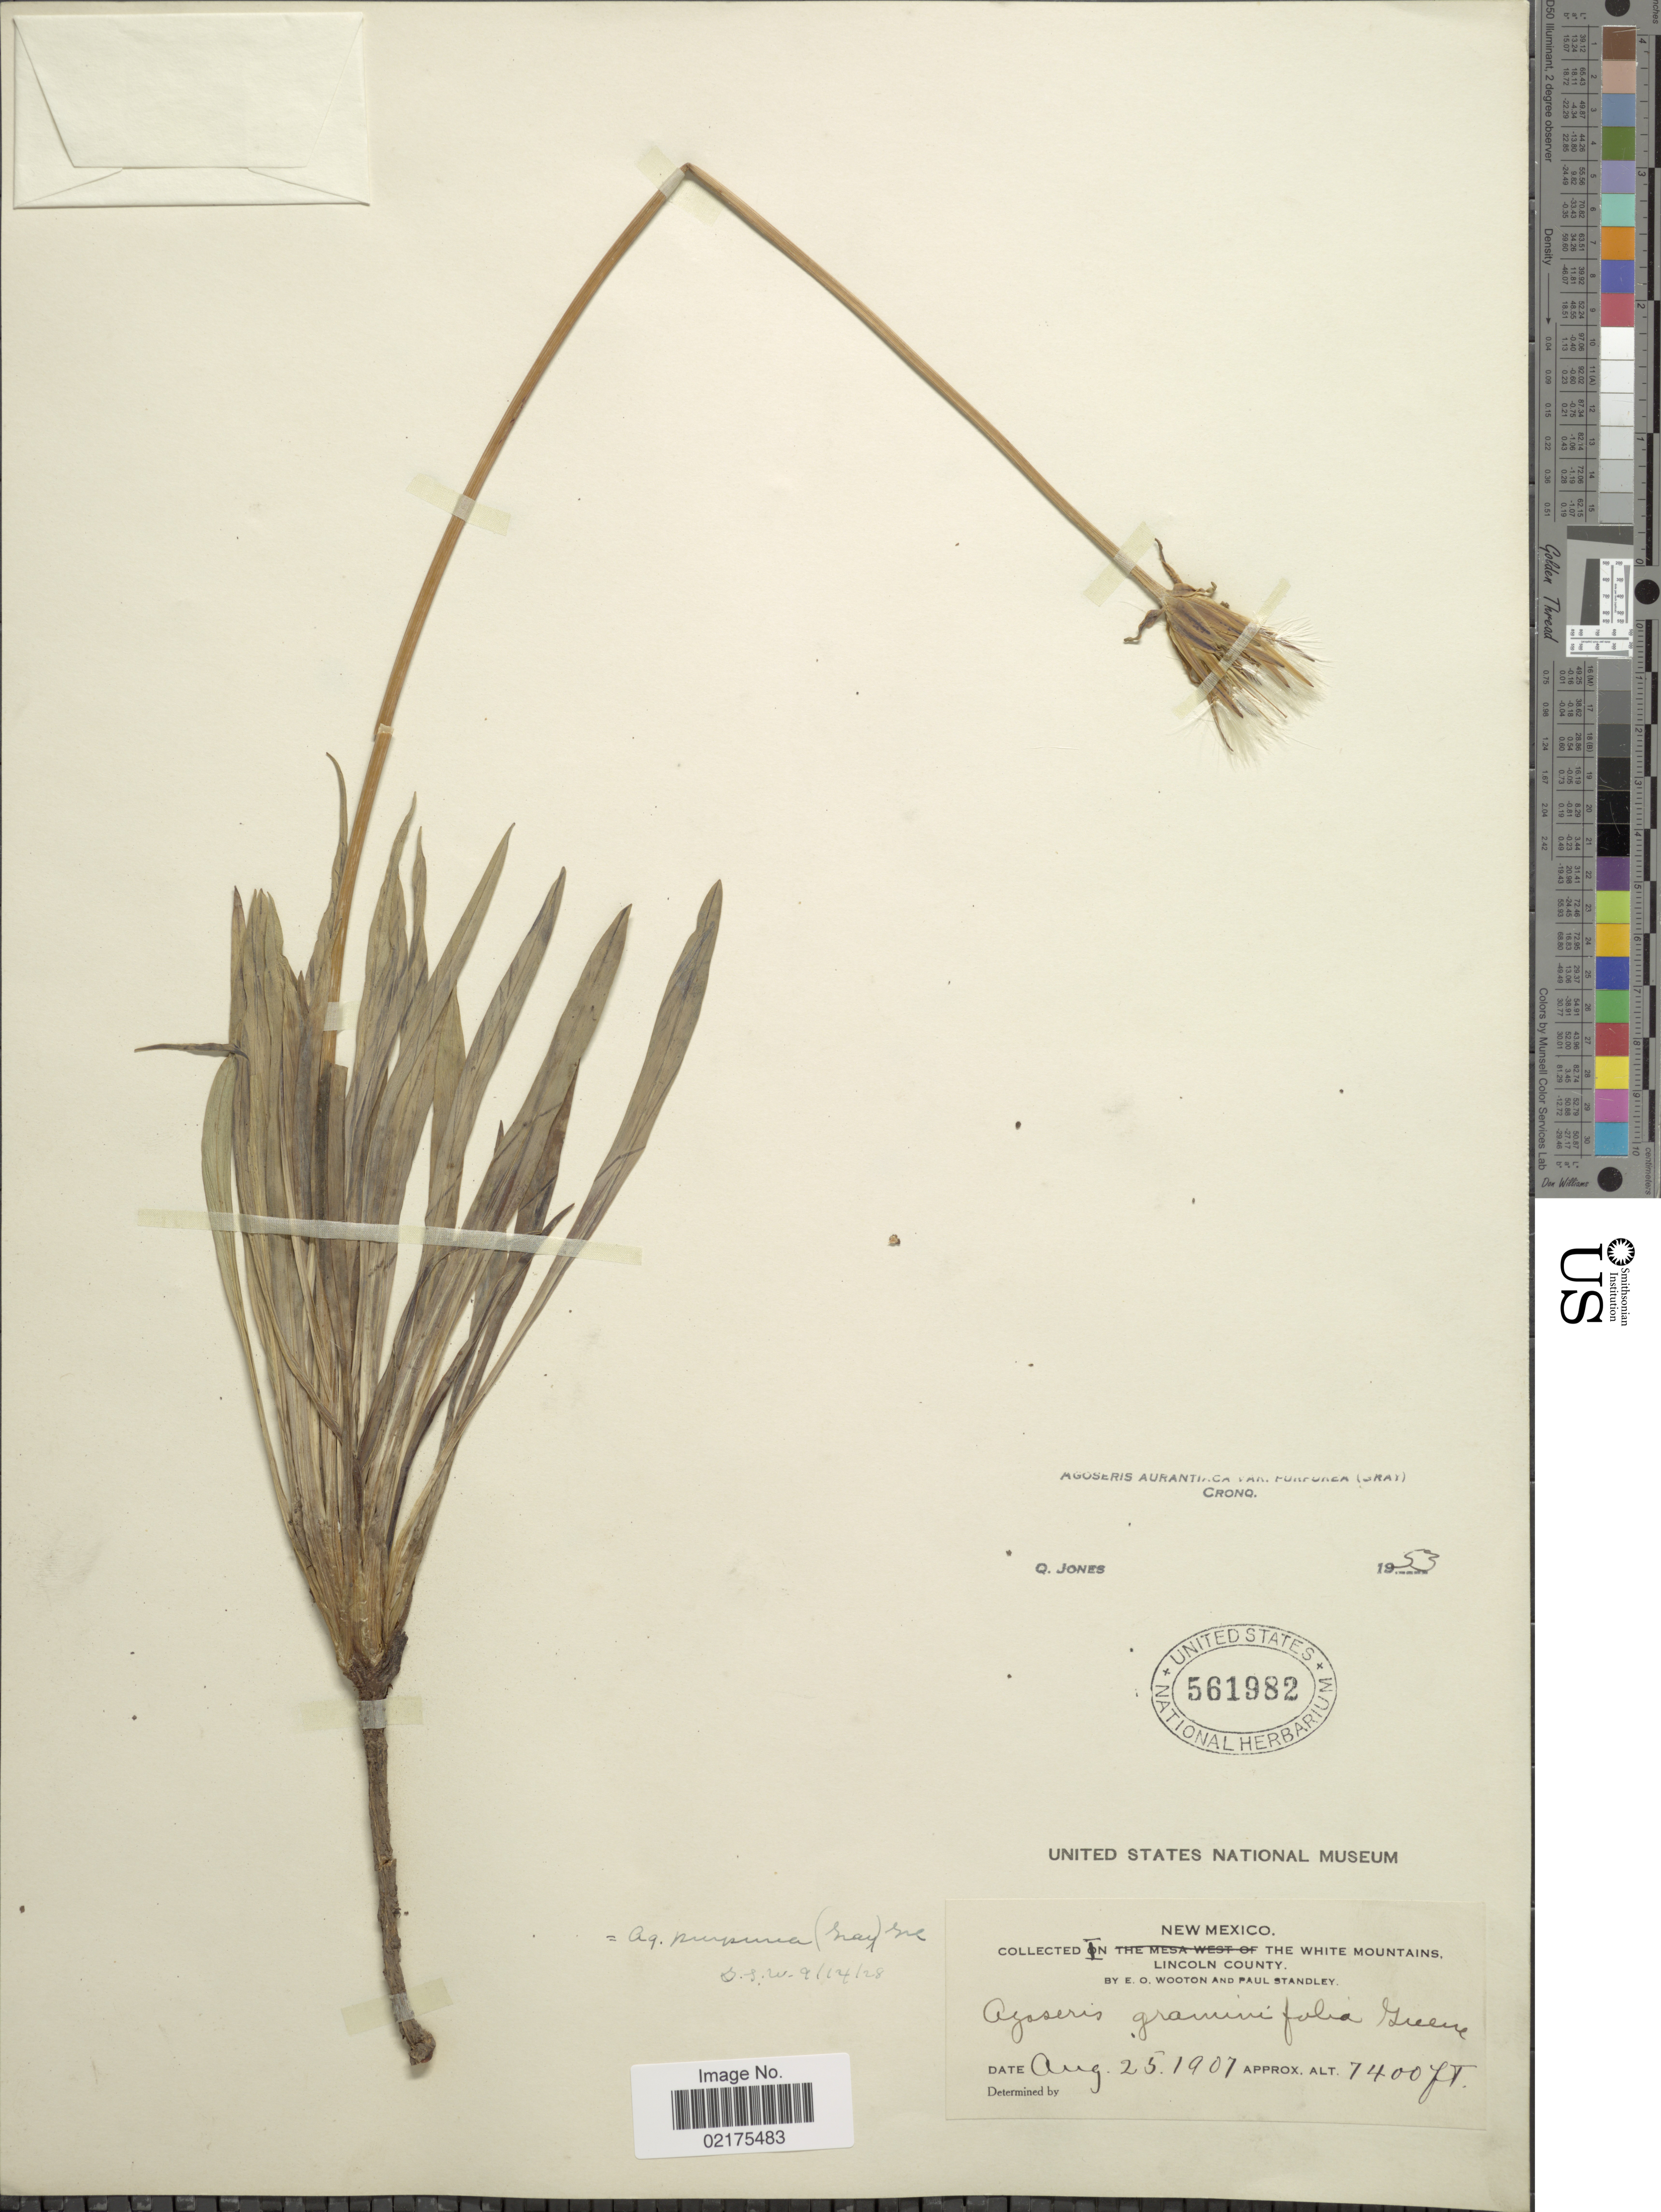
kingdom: Plantae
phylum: Tracheophyta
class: Magnoliopsida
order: Asterales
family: Asteraceae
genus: Agoseris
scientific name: Agoseris aurantiaca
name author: (Hook.) Greene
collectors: E. O. Wooton & P. C. Standley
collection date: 1907-08-25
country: United States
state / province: New Mexico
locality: White Mountains, Lincoln County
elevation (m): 2256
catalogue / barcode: US 561982